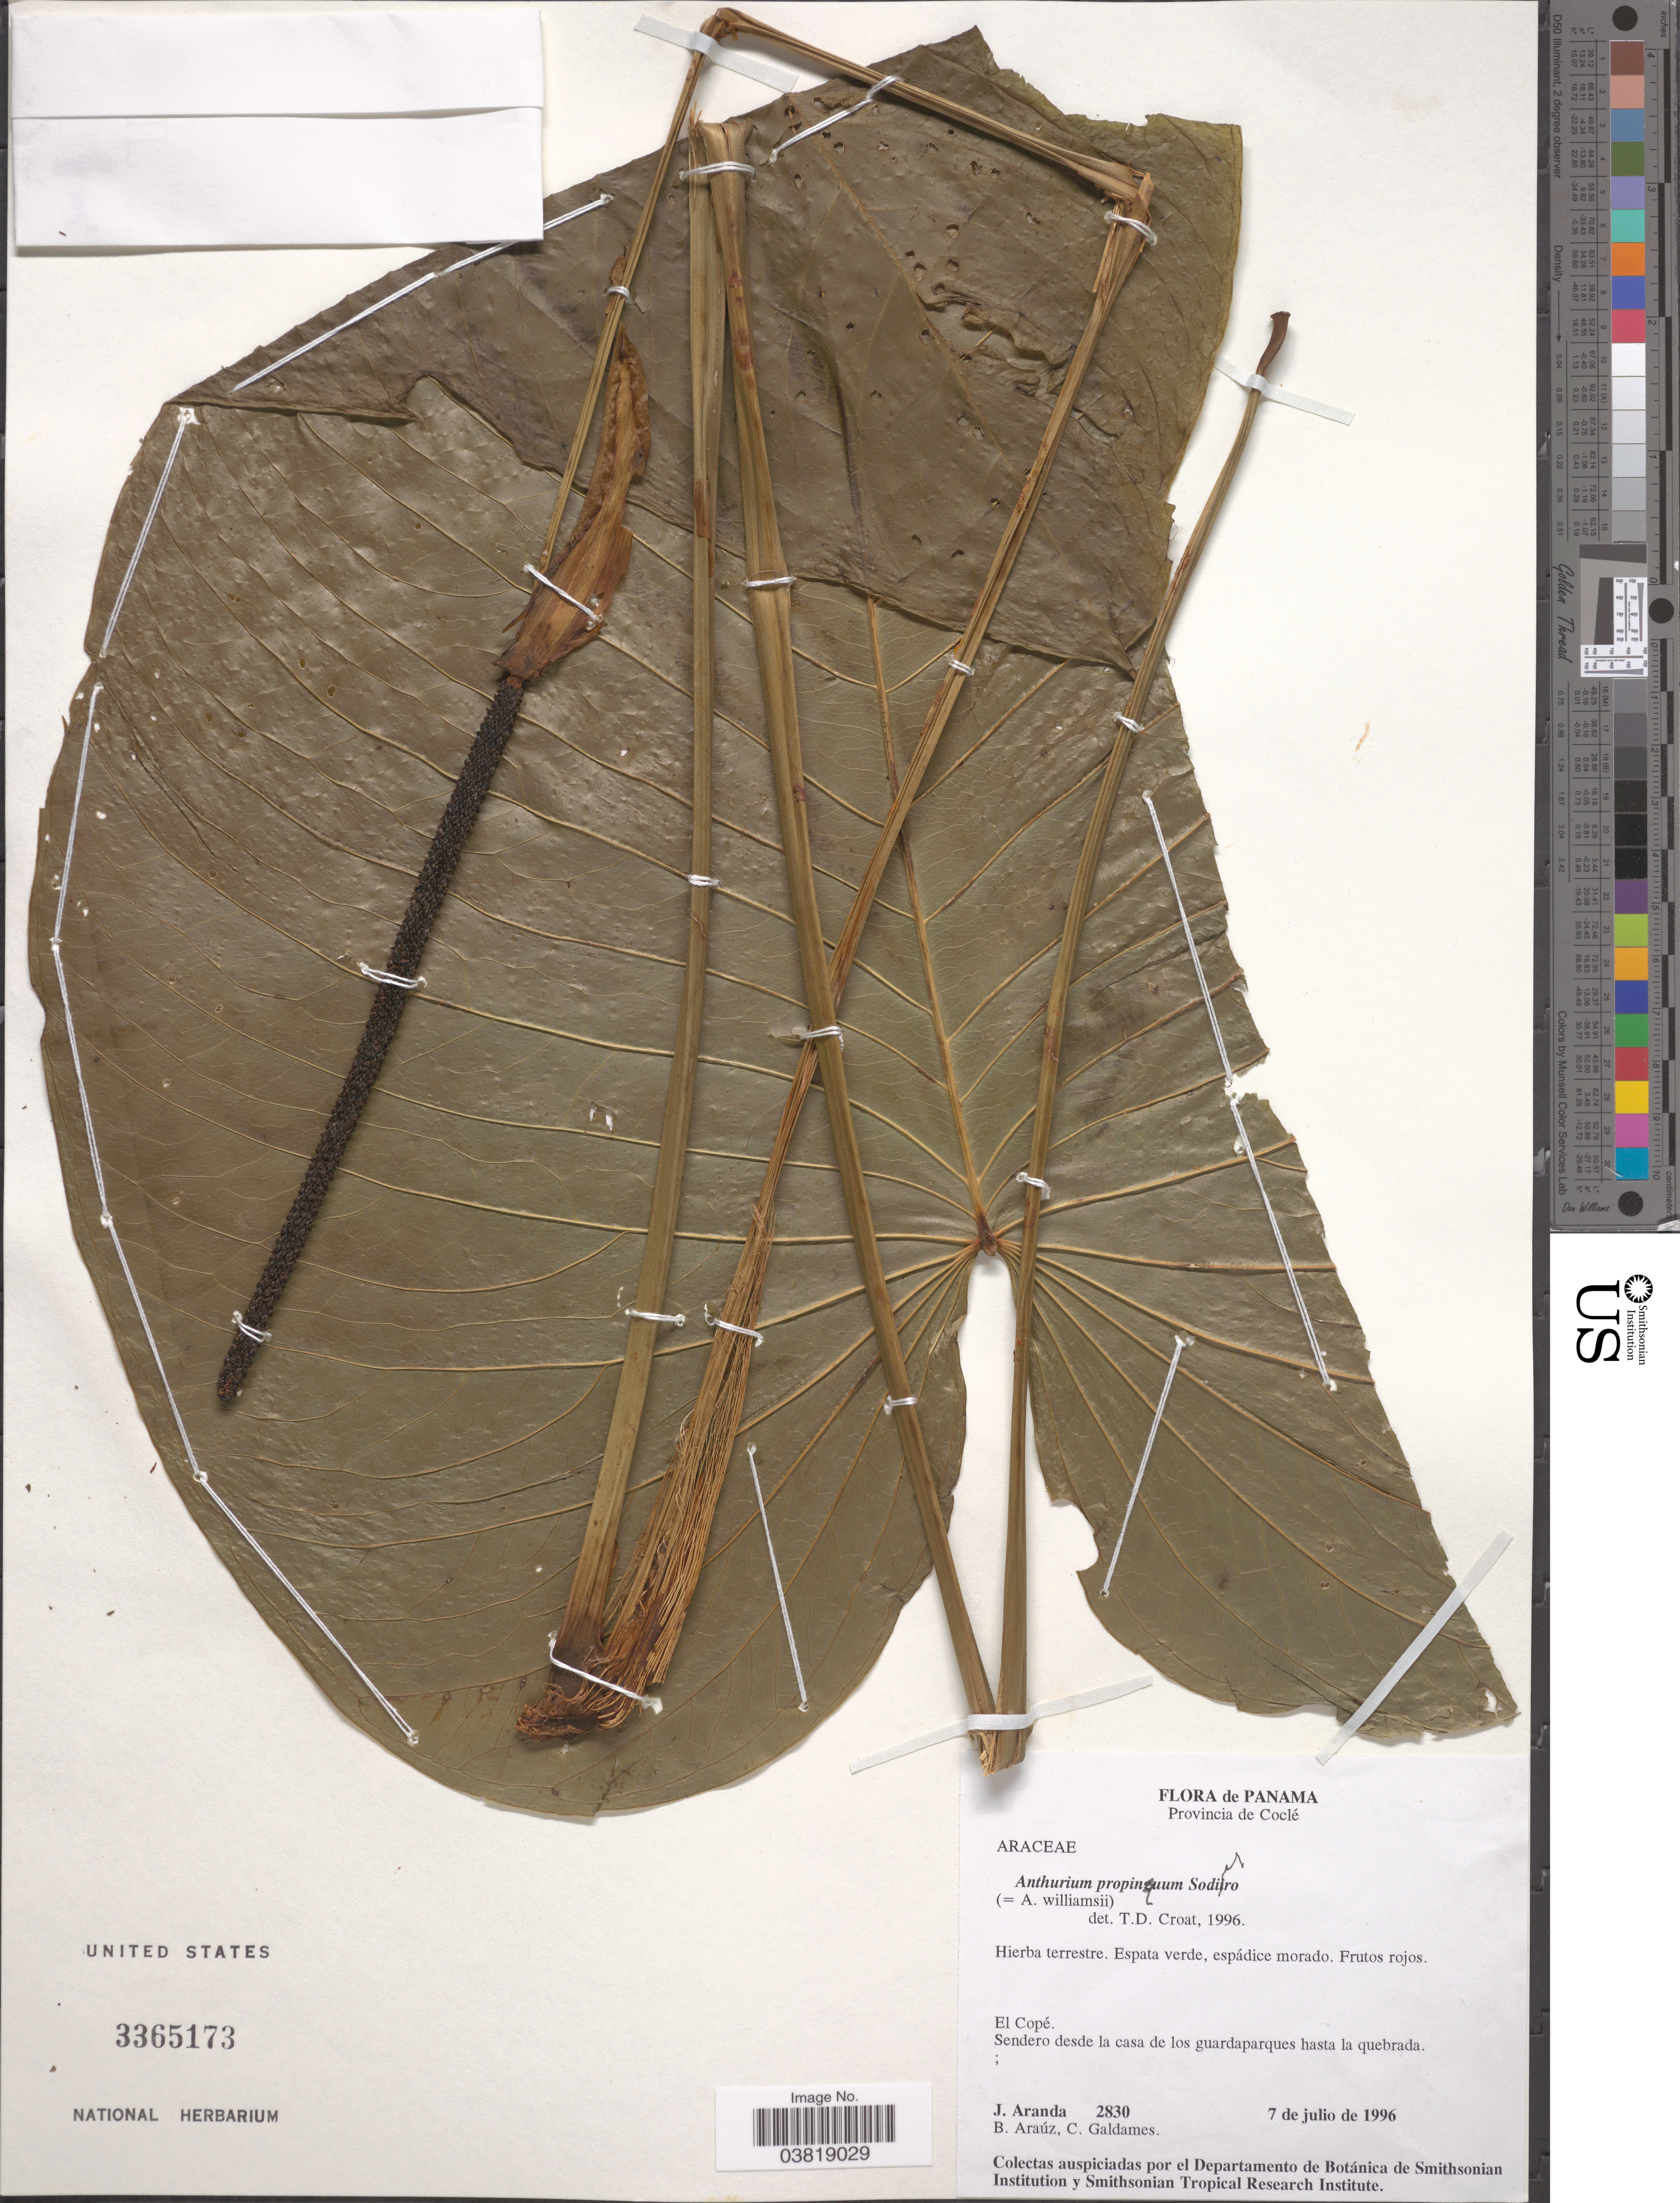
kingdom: Plantae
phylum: Tracheophyta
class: Liliopsida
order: Alismatales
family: Araceae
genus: Anthurium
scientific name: Anthurium propinquum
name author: Sodiro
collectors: J. Aranda, B. Araúz & C. Galdames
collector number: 2830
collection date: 1996-07-07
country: Panama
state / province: Cocle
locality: El Copé. Sendero desde la casa de los guardaparques hasta la quebrada.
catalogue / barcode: US 3365173